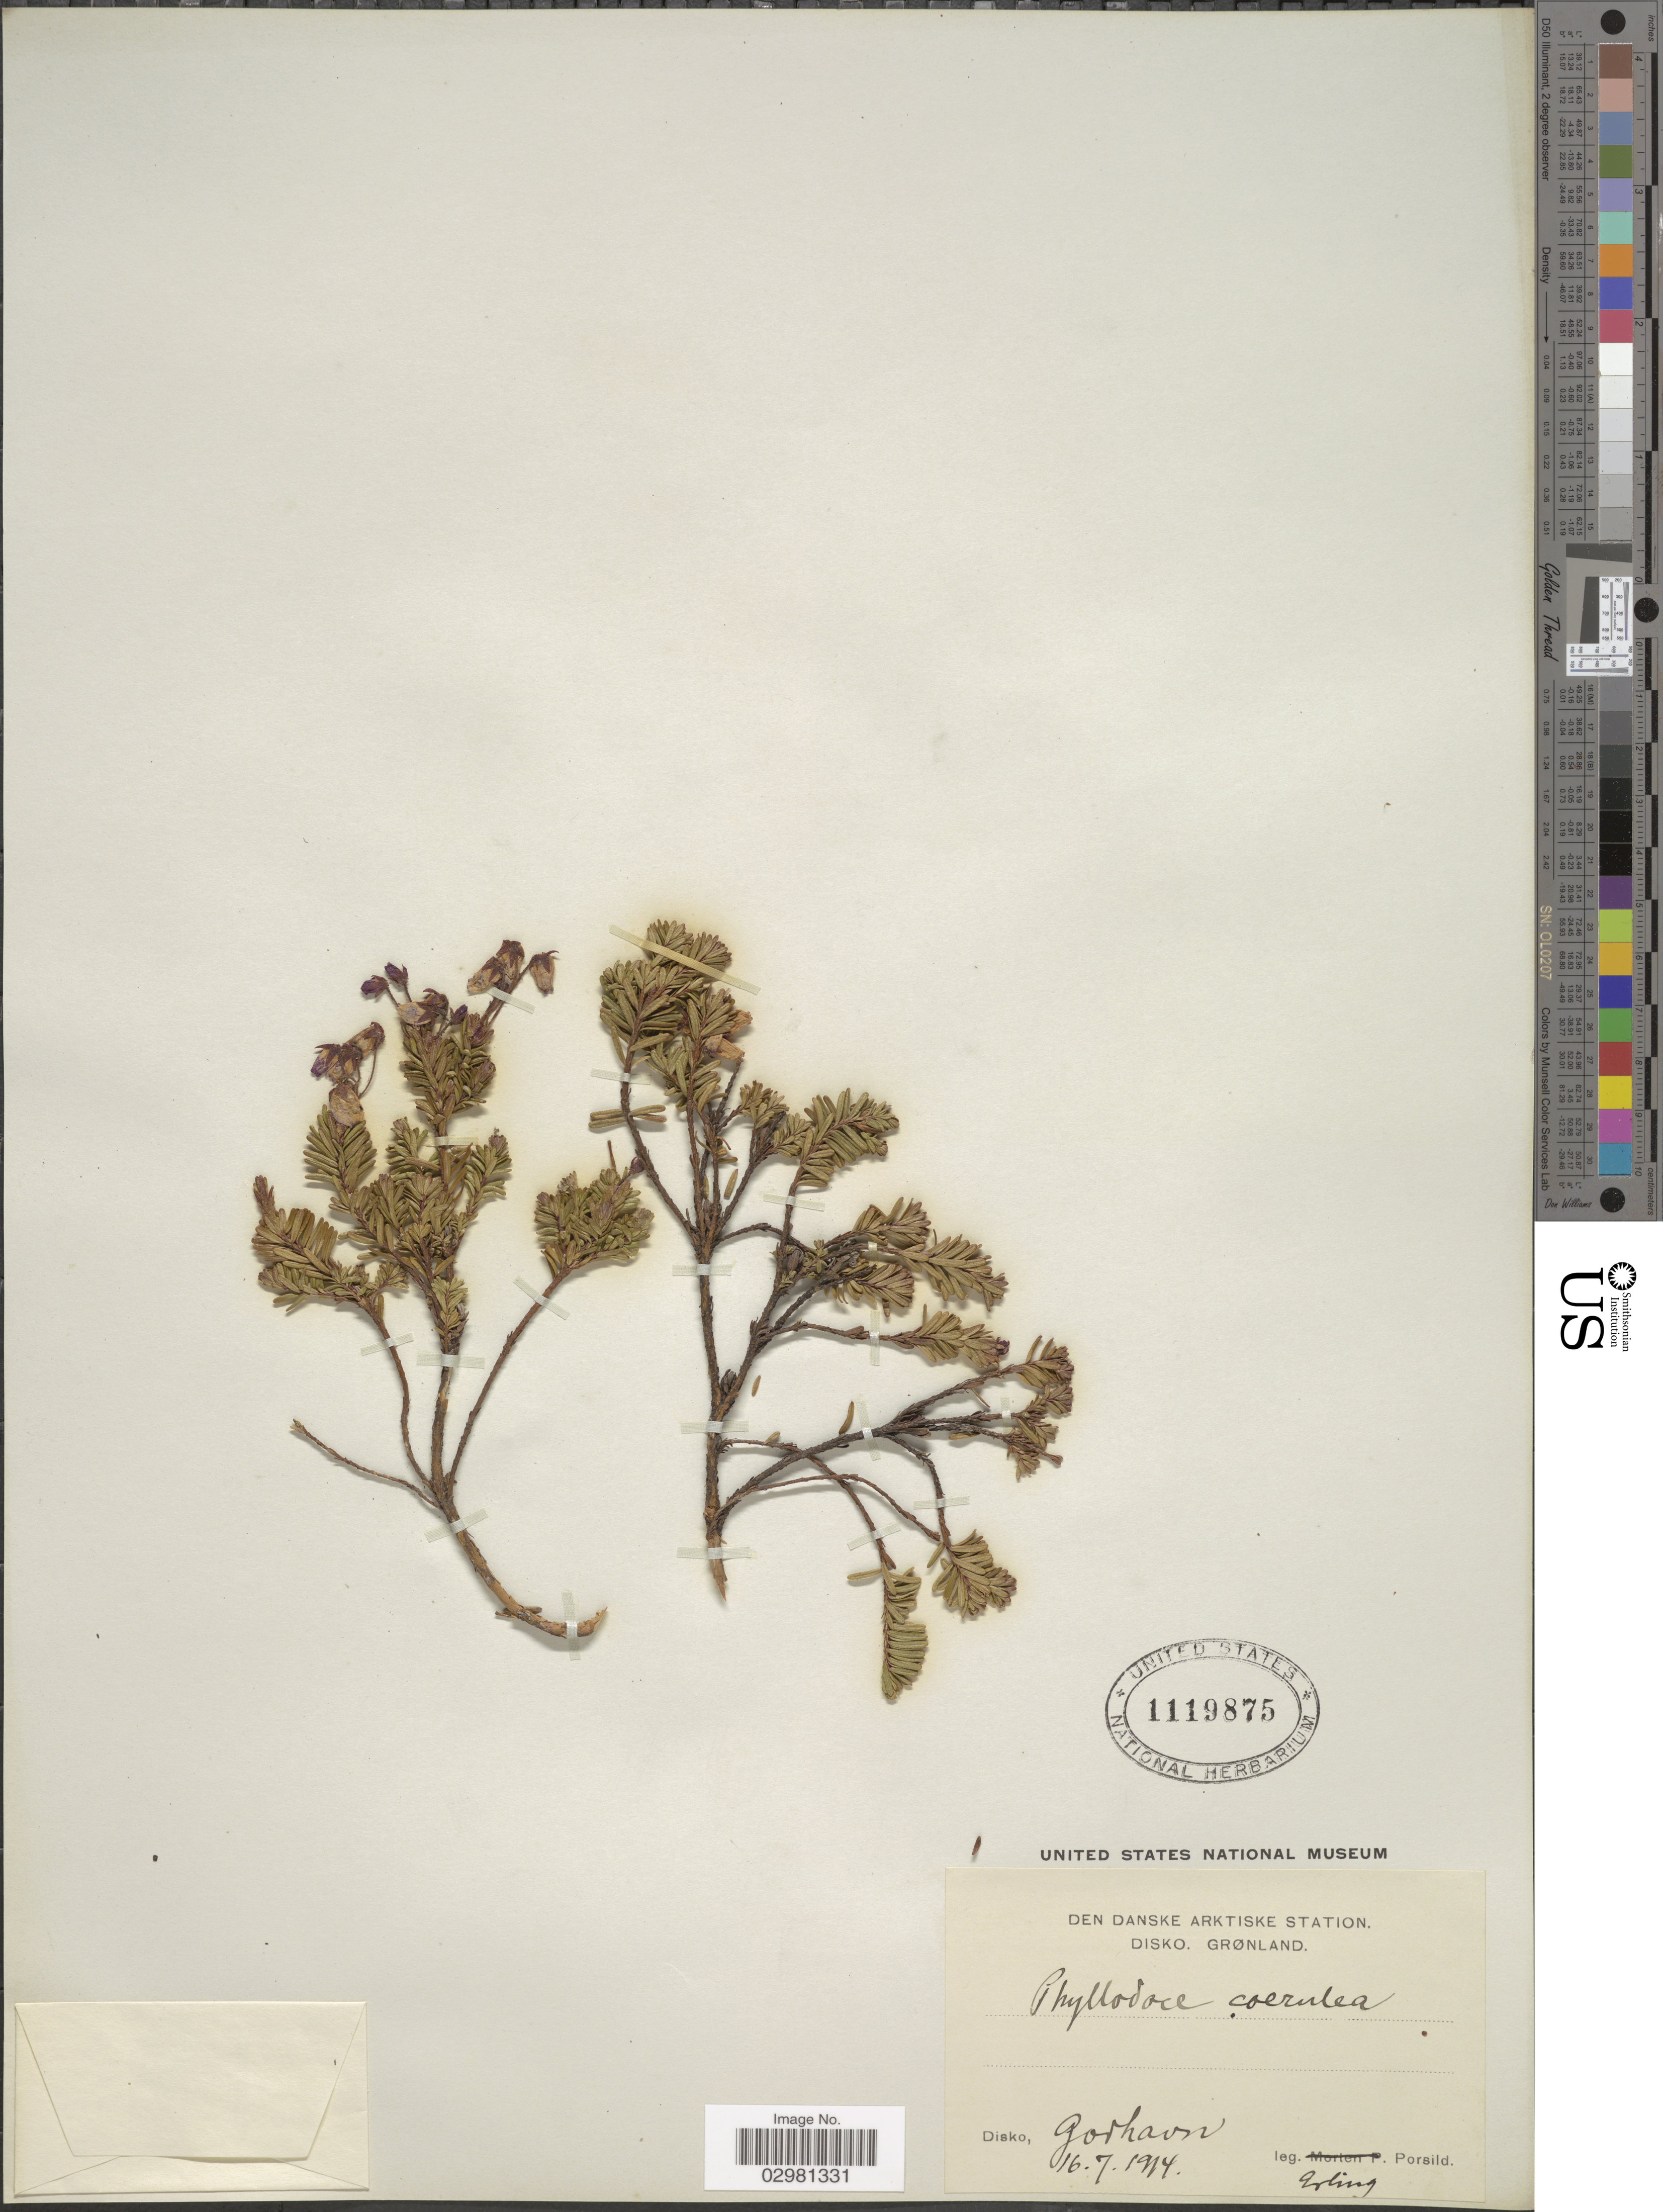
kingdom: Plantae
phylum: Tracheophyta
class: Magnoliopsida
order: Ericales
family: Ericaceae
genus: Phyllodoce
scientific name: Phyllodoce caerulea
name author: (L.) Bab.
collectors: E. Porsild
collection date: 1914-07-16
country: Greenland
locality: Den Danske Arktiske Station, Disko. Grønland, Disko, Gorhavn.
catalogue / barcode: US 1119875